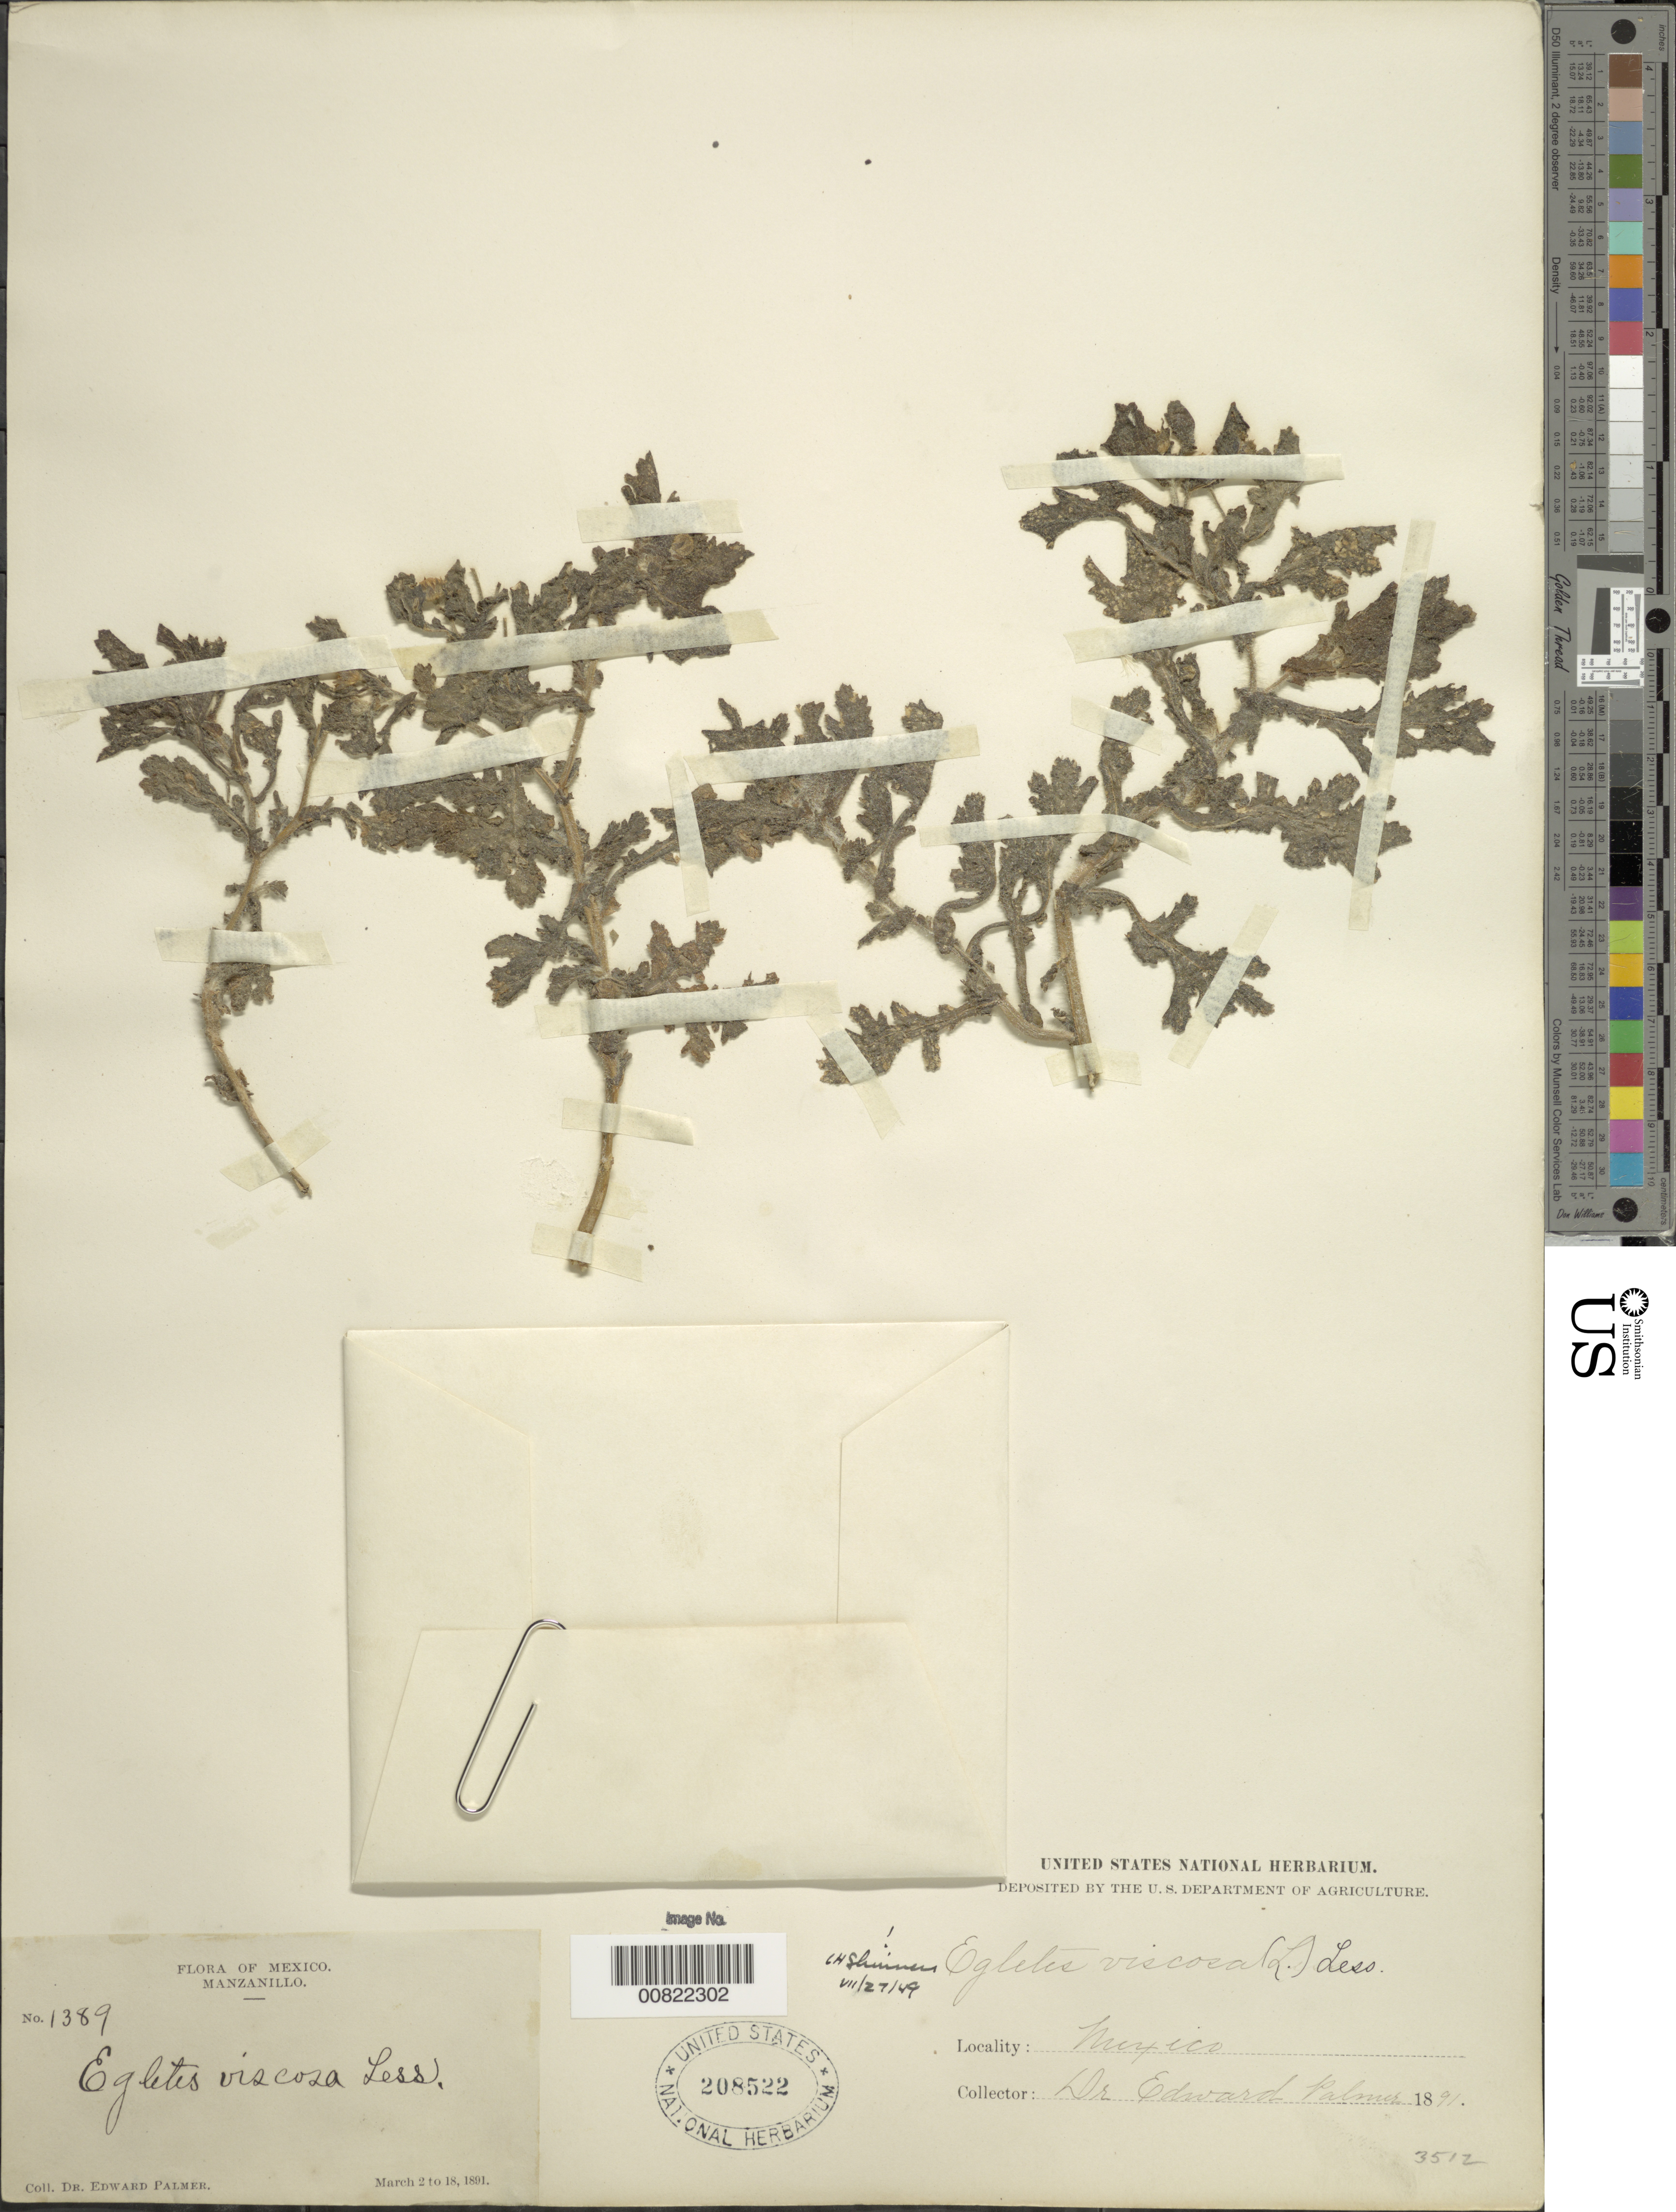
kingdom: Plantae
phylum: Tracheophyta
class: Magnoliopsida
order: Asterales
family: Asteraceae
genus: Egletes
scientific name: Egletes viscosa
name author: (L.) Less.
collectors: E. Palmer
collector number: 1389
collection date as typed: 02 Mar 1891 to 18 Mar 1891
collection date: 1891-03-02/1891-03-18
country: Mexico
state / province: Colima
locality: Manzanillo, Colima.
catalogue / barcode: US 208522